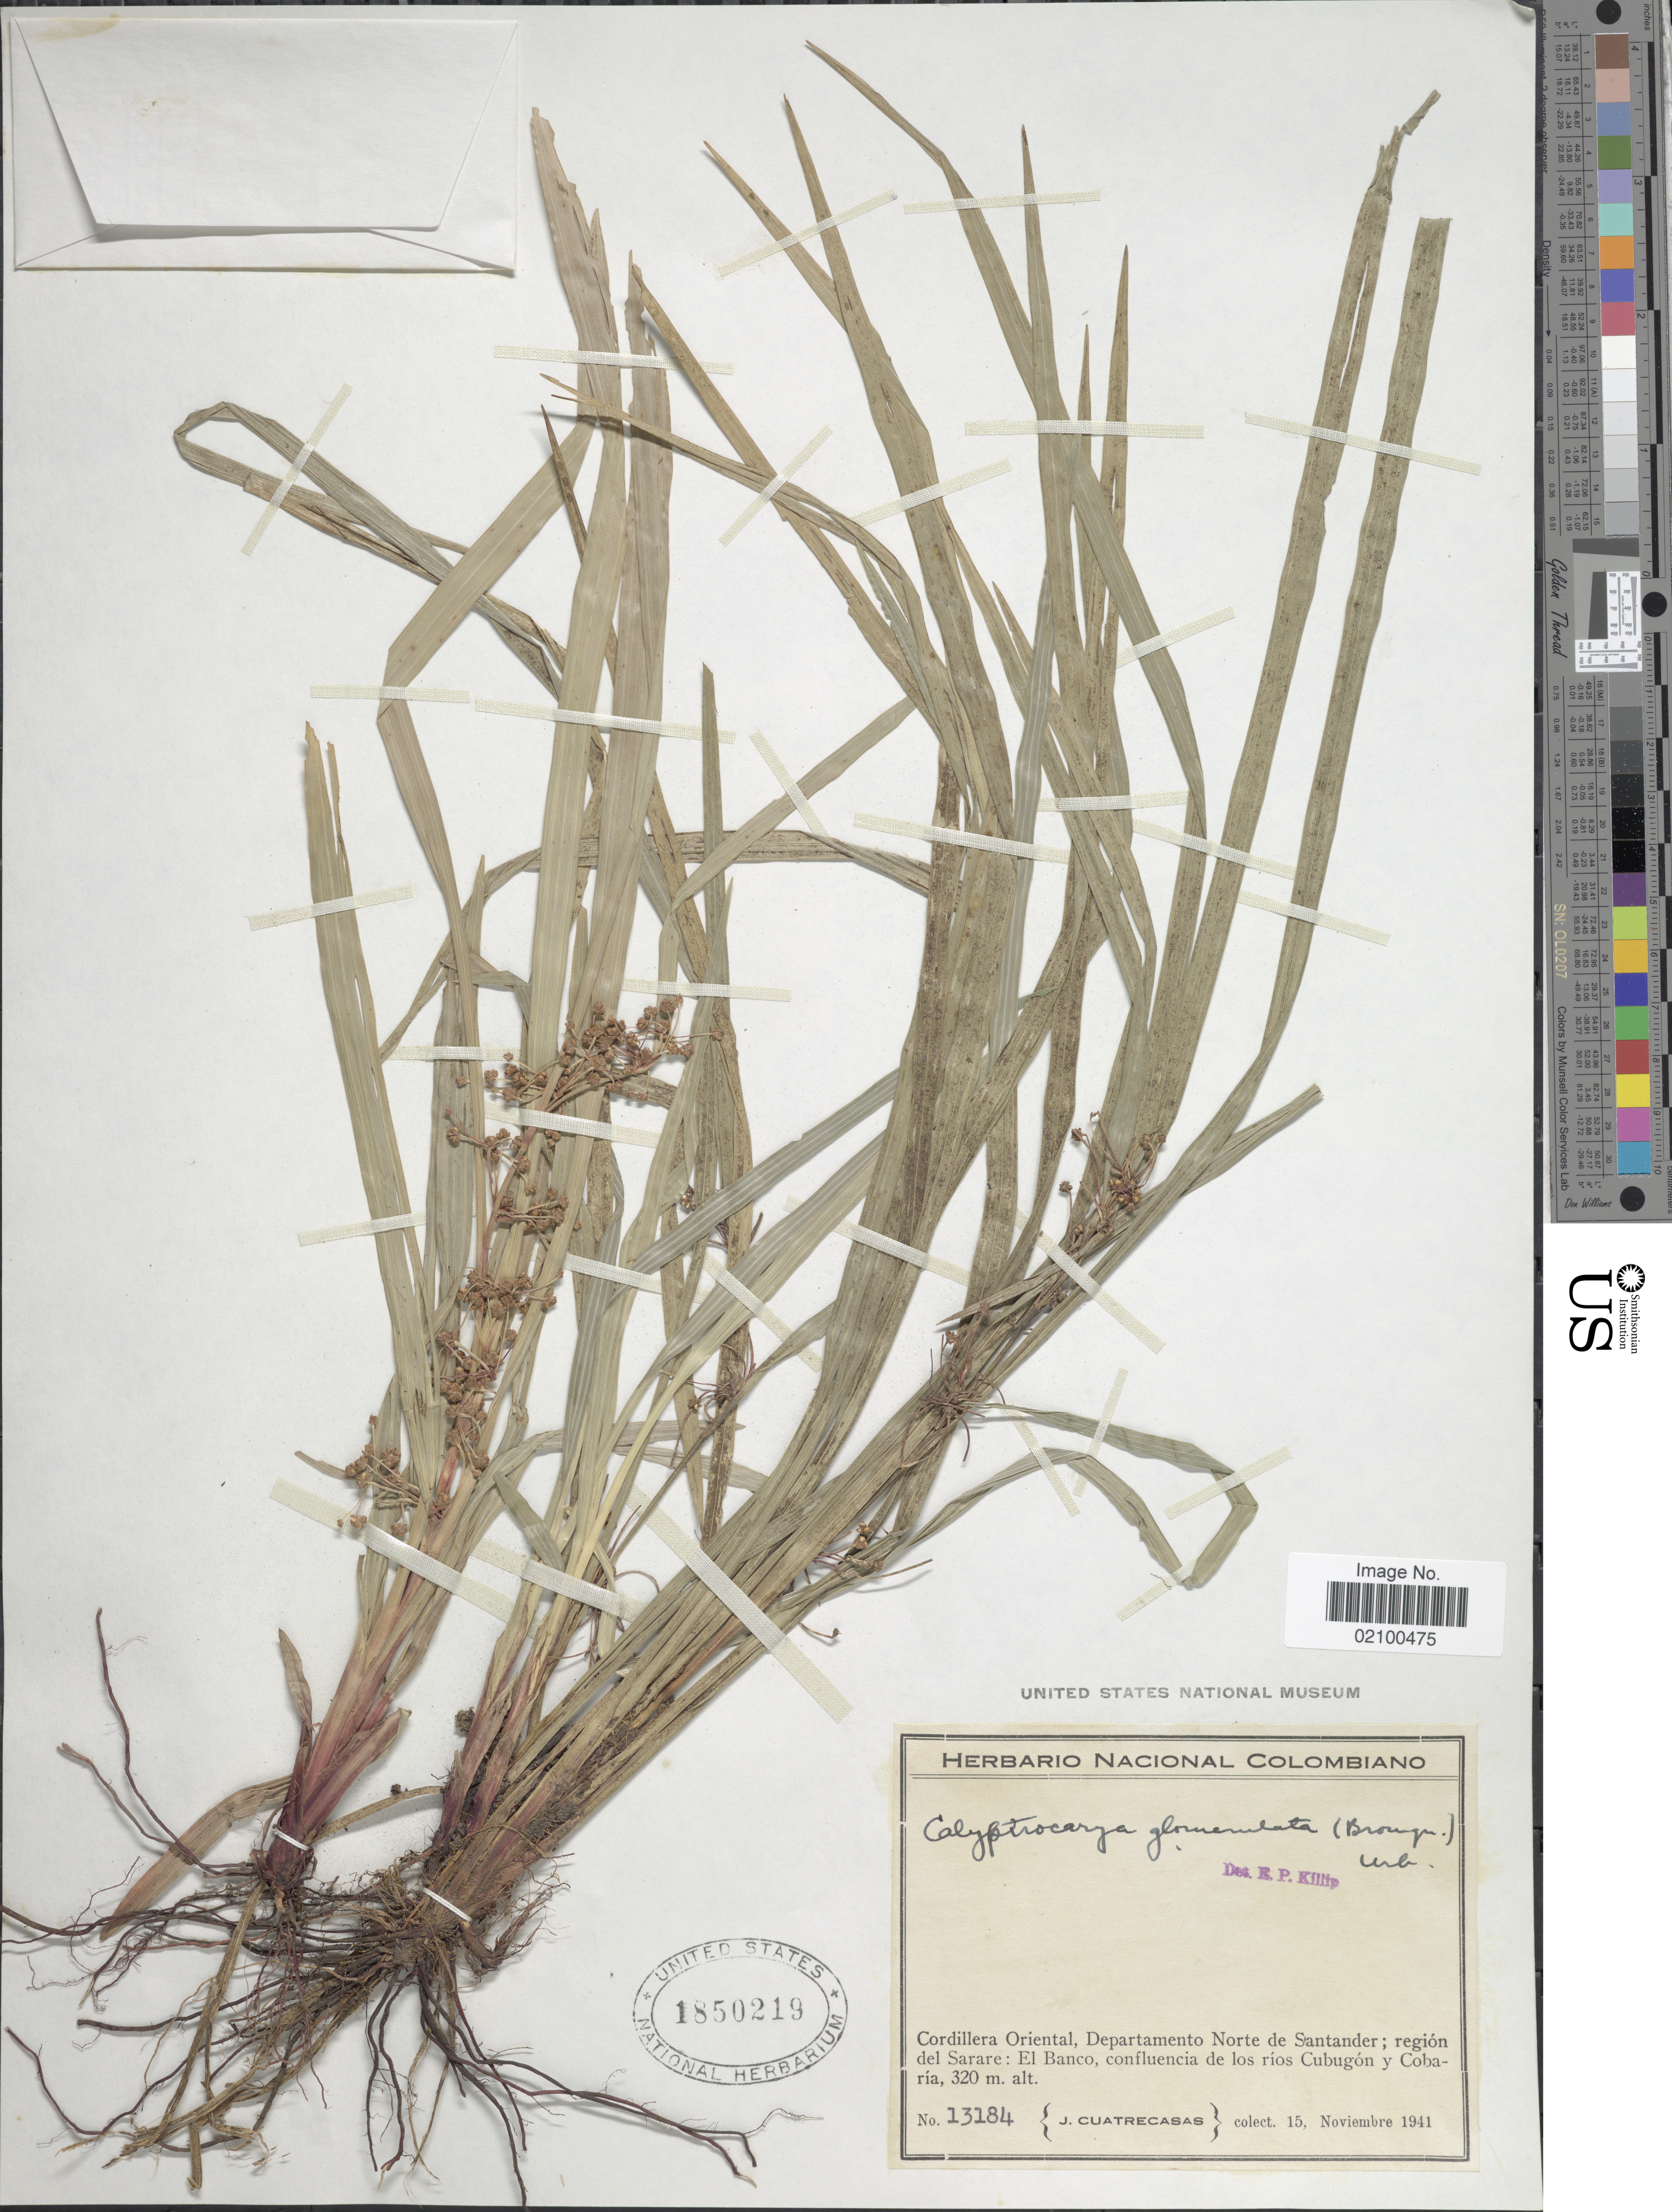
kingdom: Plantae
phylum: Tracheophyta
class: Liliopsida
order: Poales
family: Cyperaceae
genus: Calyptrocarya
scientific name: Calyptrocarya glomerulata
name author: (Brongn.) Urb.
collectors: J. Cuatrecasas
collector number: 13184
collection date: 1941-11-15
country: Colombia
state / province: Norte de Santander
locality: Cordillera Oriental, Departamento Norte de Santander; region del Sarare: El Banco, confluencia de los rios Cubugon y Cobaria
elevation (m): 320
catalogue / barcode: US 1850219